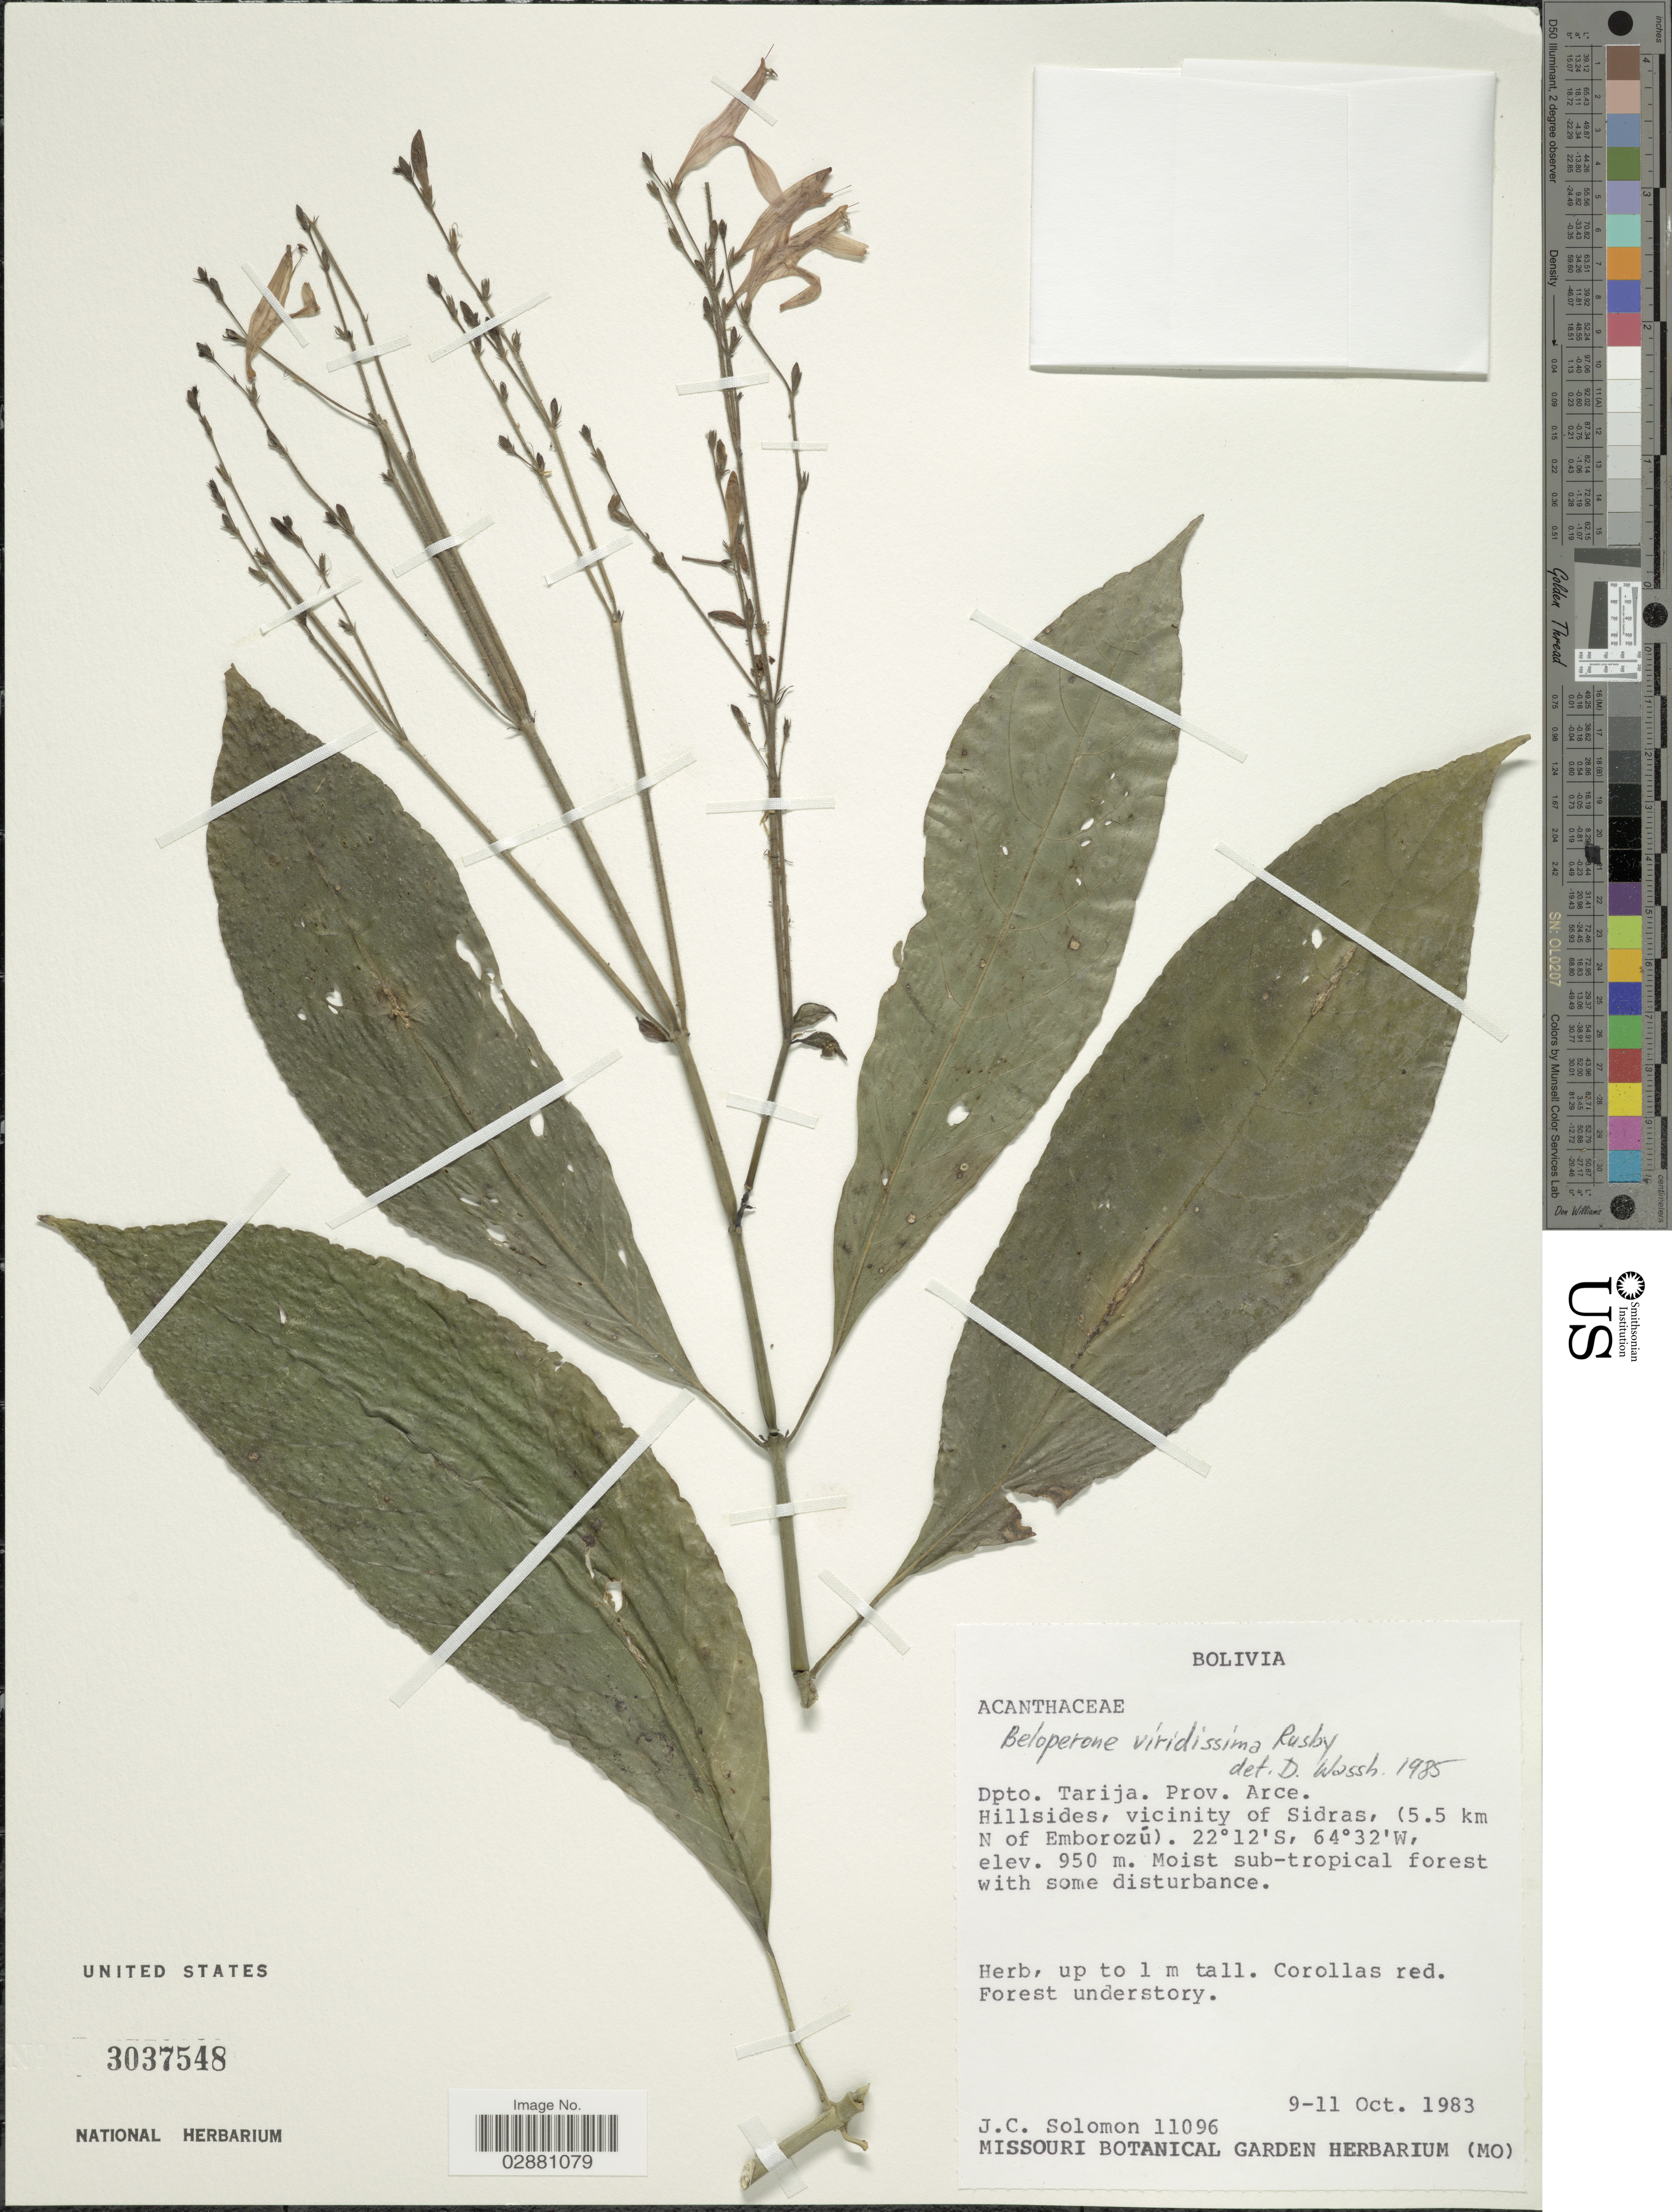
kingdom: Plantae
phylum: Tracheophyta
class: Magnoliopsida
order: Lamiales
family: Acanthaceae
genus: Beloperone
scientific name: Beloperone viridissima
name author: Rusby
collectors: J. C. Solomon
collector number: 11096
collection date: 1983-10-09/1983-10-11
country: Bolivia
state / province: Tarija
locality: Dpto. Tarija. Prov. Arce. Hillsides, vicinity of Sidras, (5.5 km N of Emborozú).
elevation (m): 950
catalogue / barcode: US 3037548